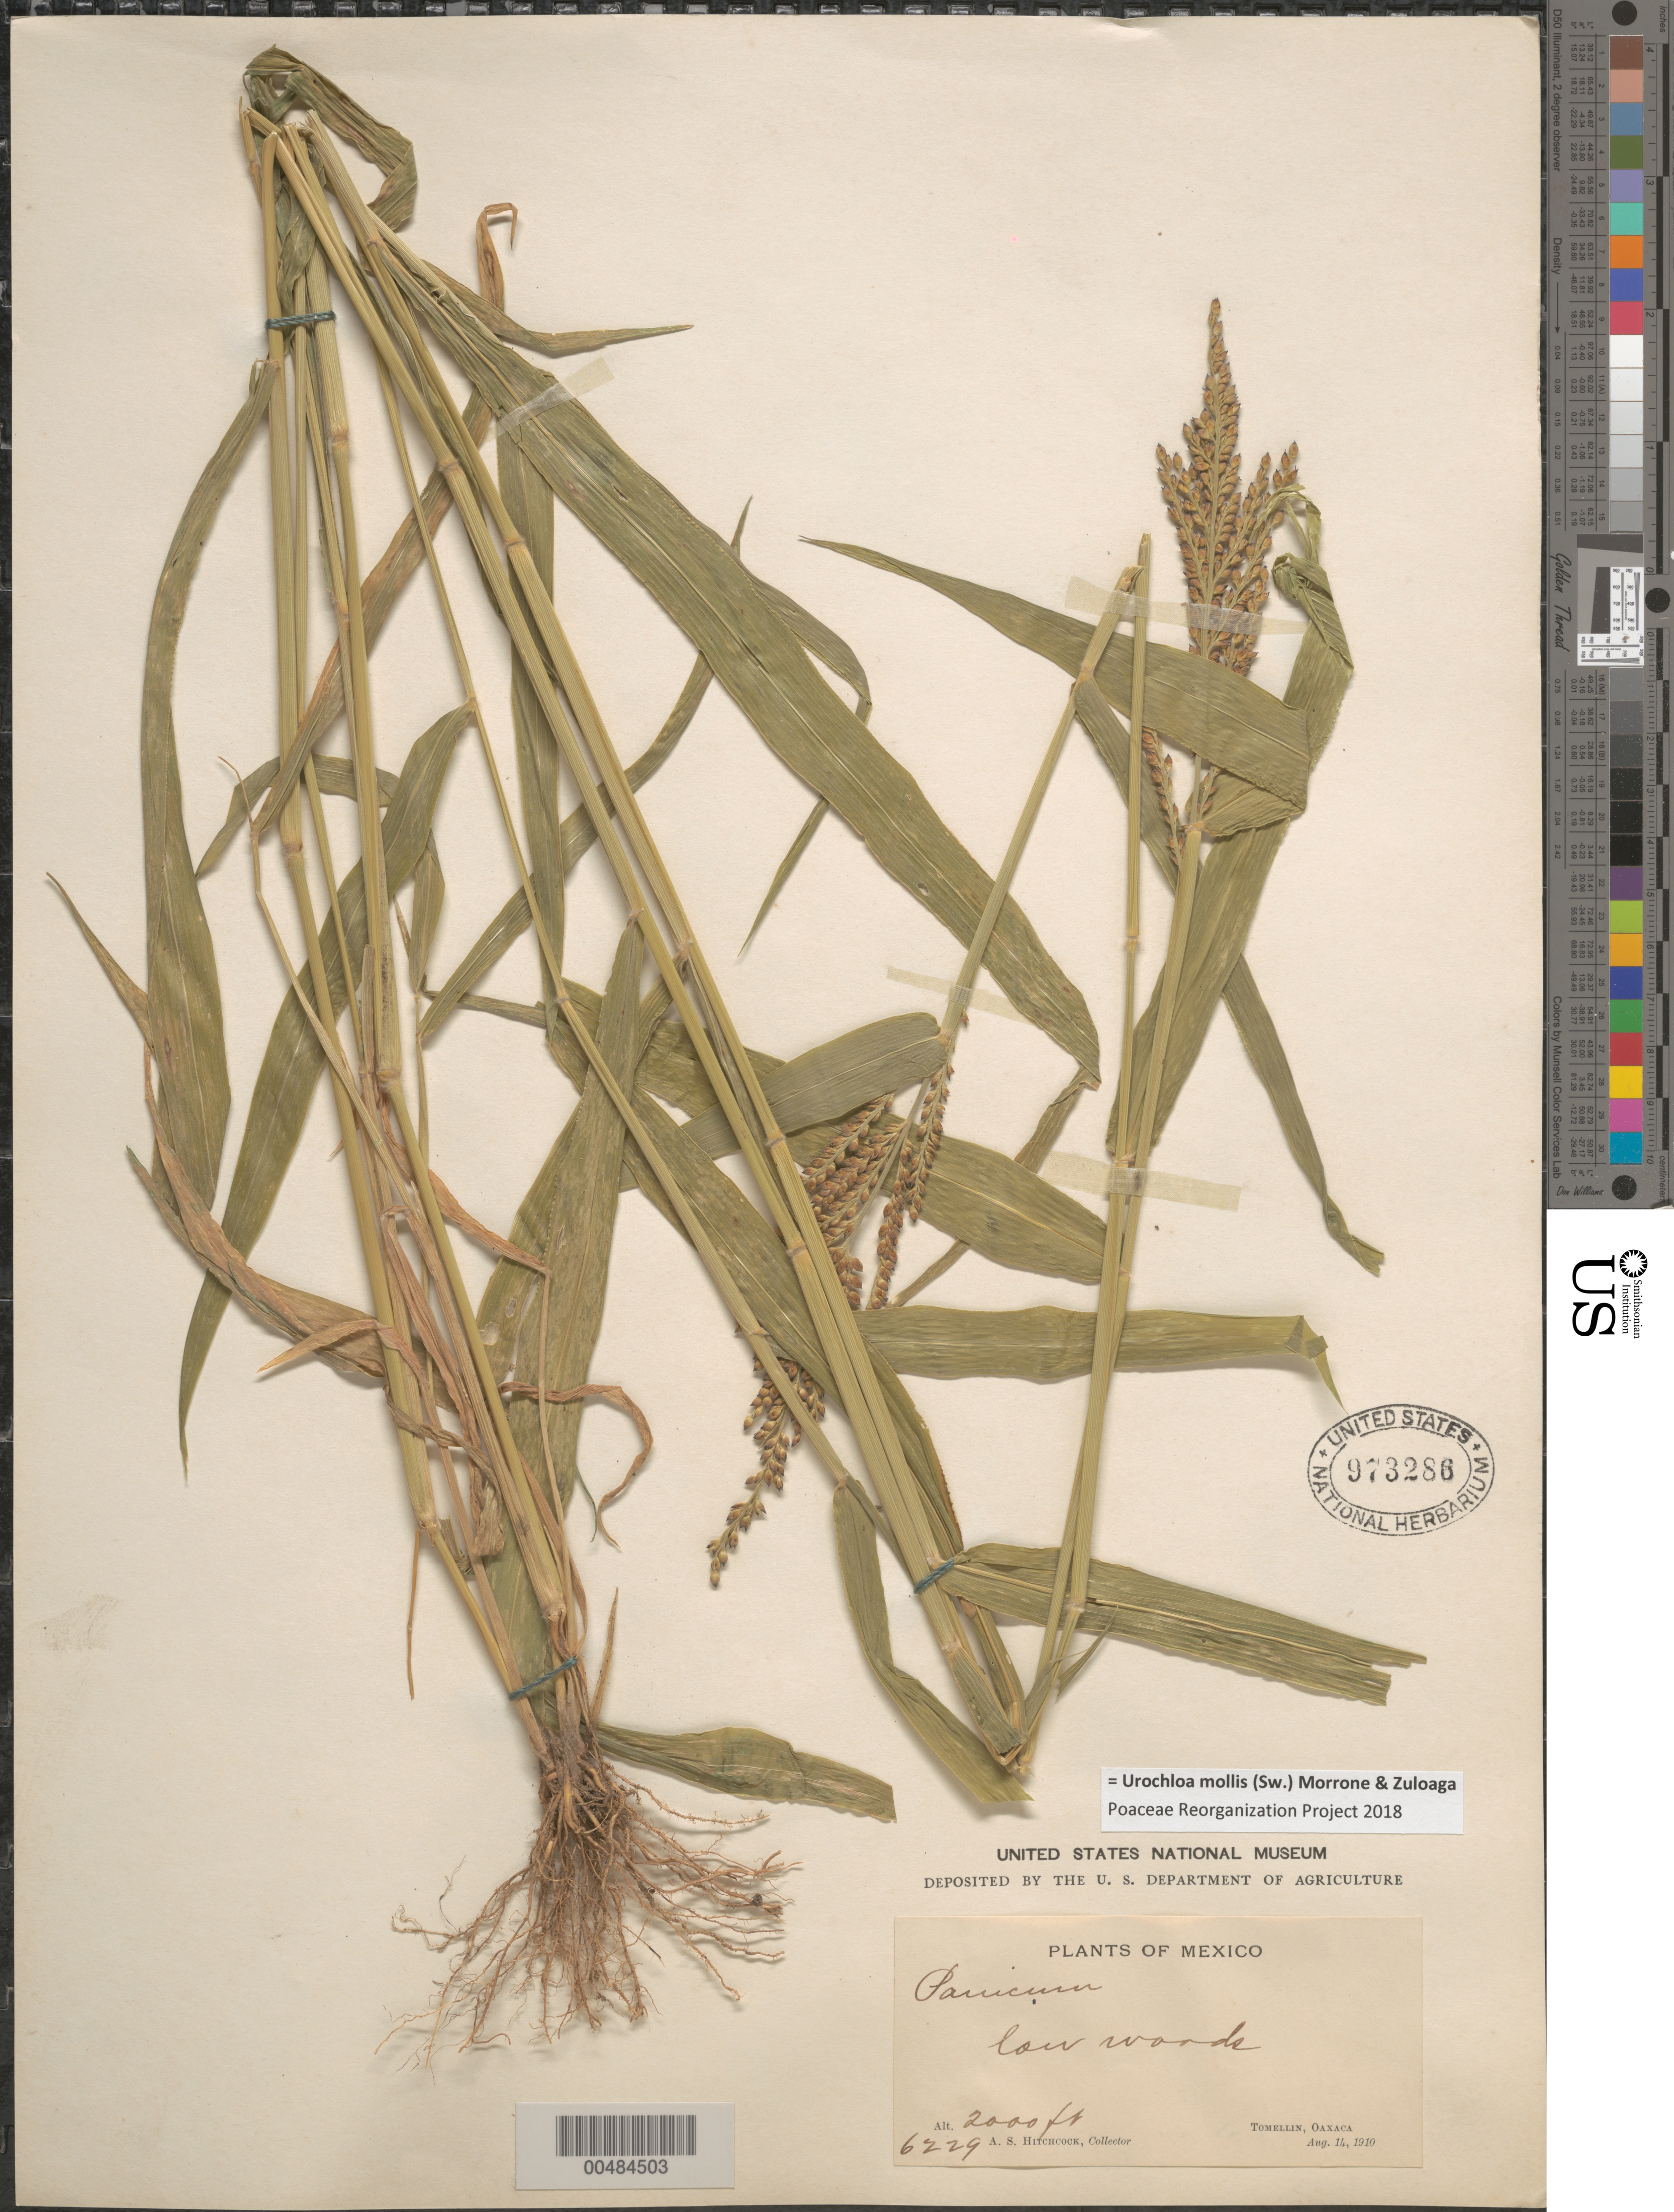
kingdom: Plantae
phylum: Tracheophyta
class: Liliopsida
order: Poales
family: Poaceae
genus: Brachiaria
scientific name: Brachiaria molle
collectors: A. S. Hitchcock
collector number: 6229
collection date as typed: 14 Aug 1910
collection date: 1910-08-14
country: Mexico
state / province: Oaxaca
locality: Tomellin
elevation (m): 610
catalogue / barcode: US 973286